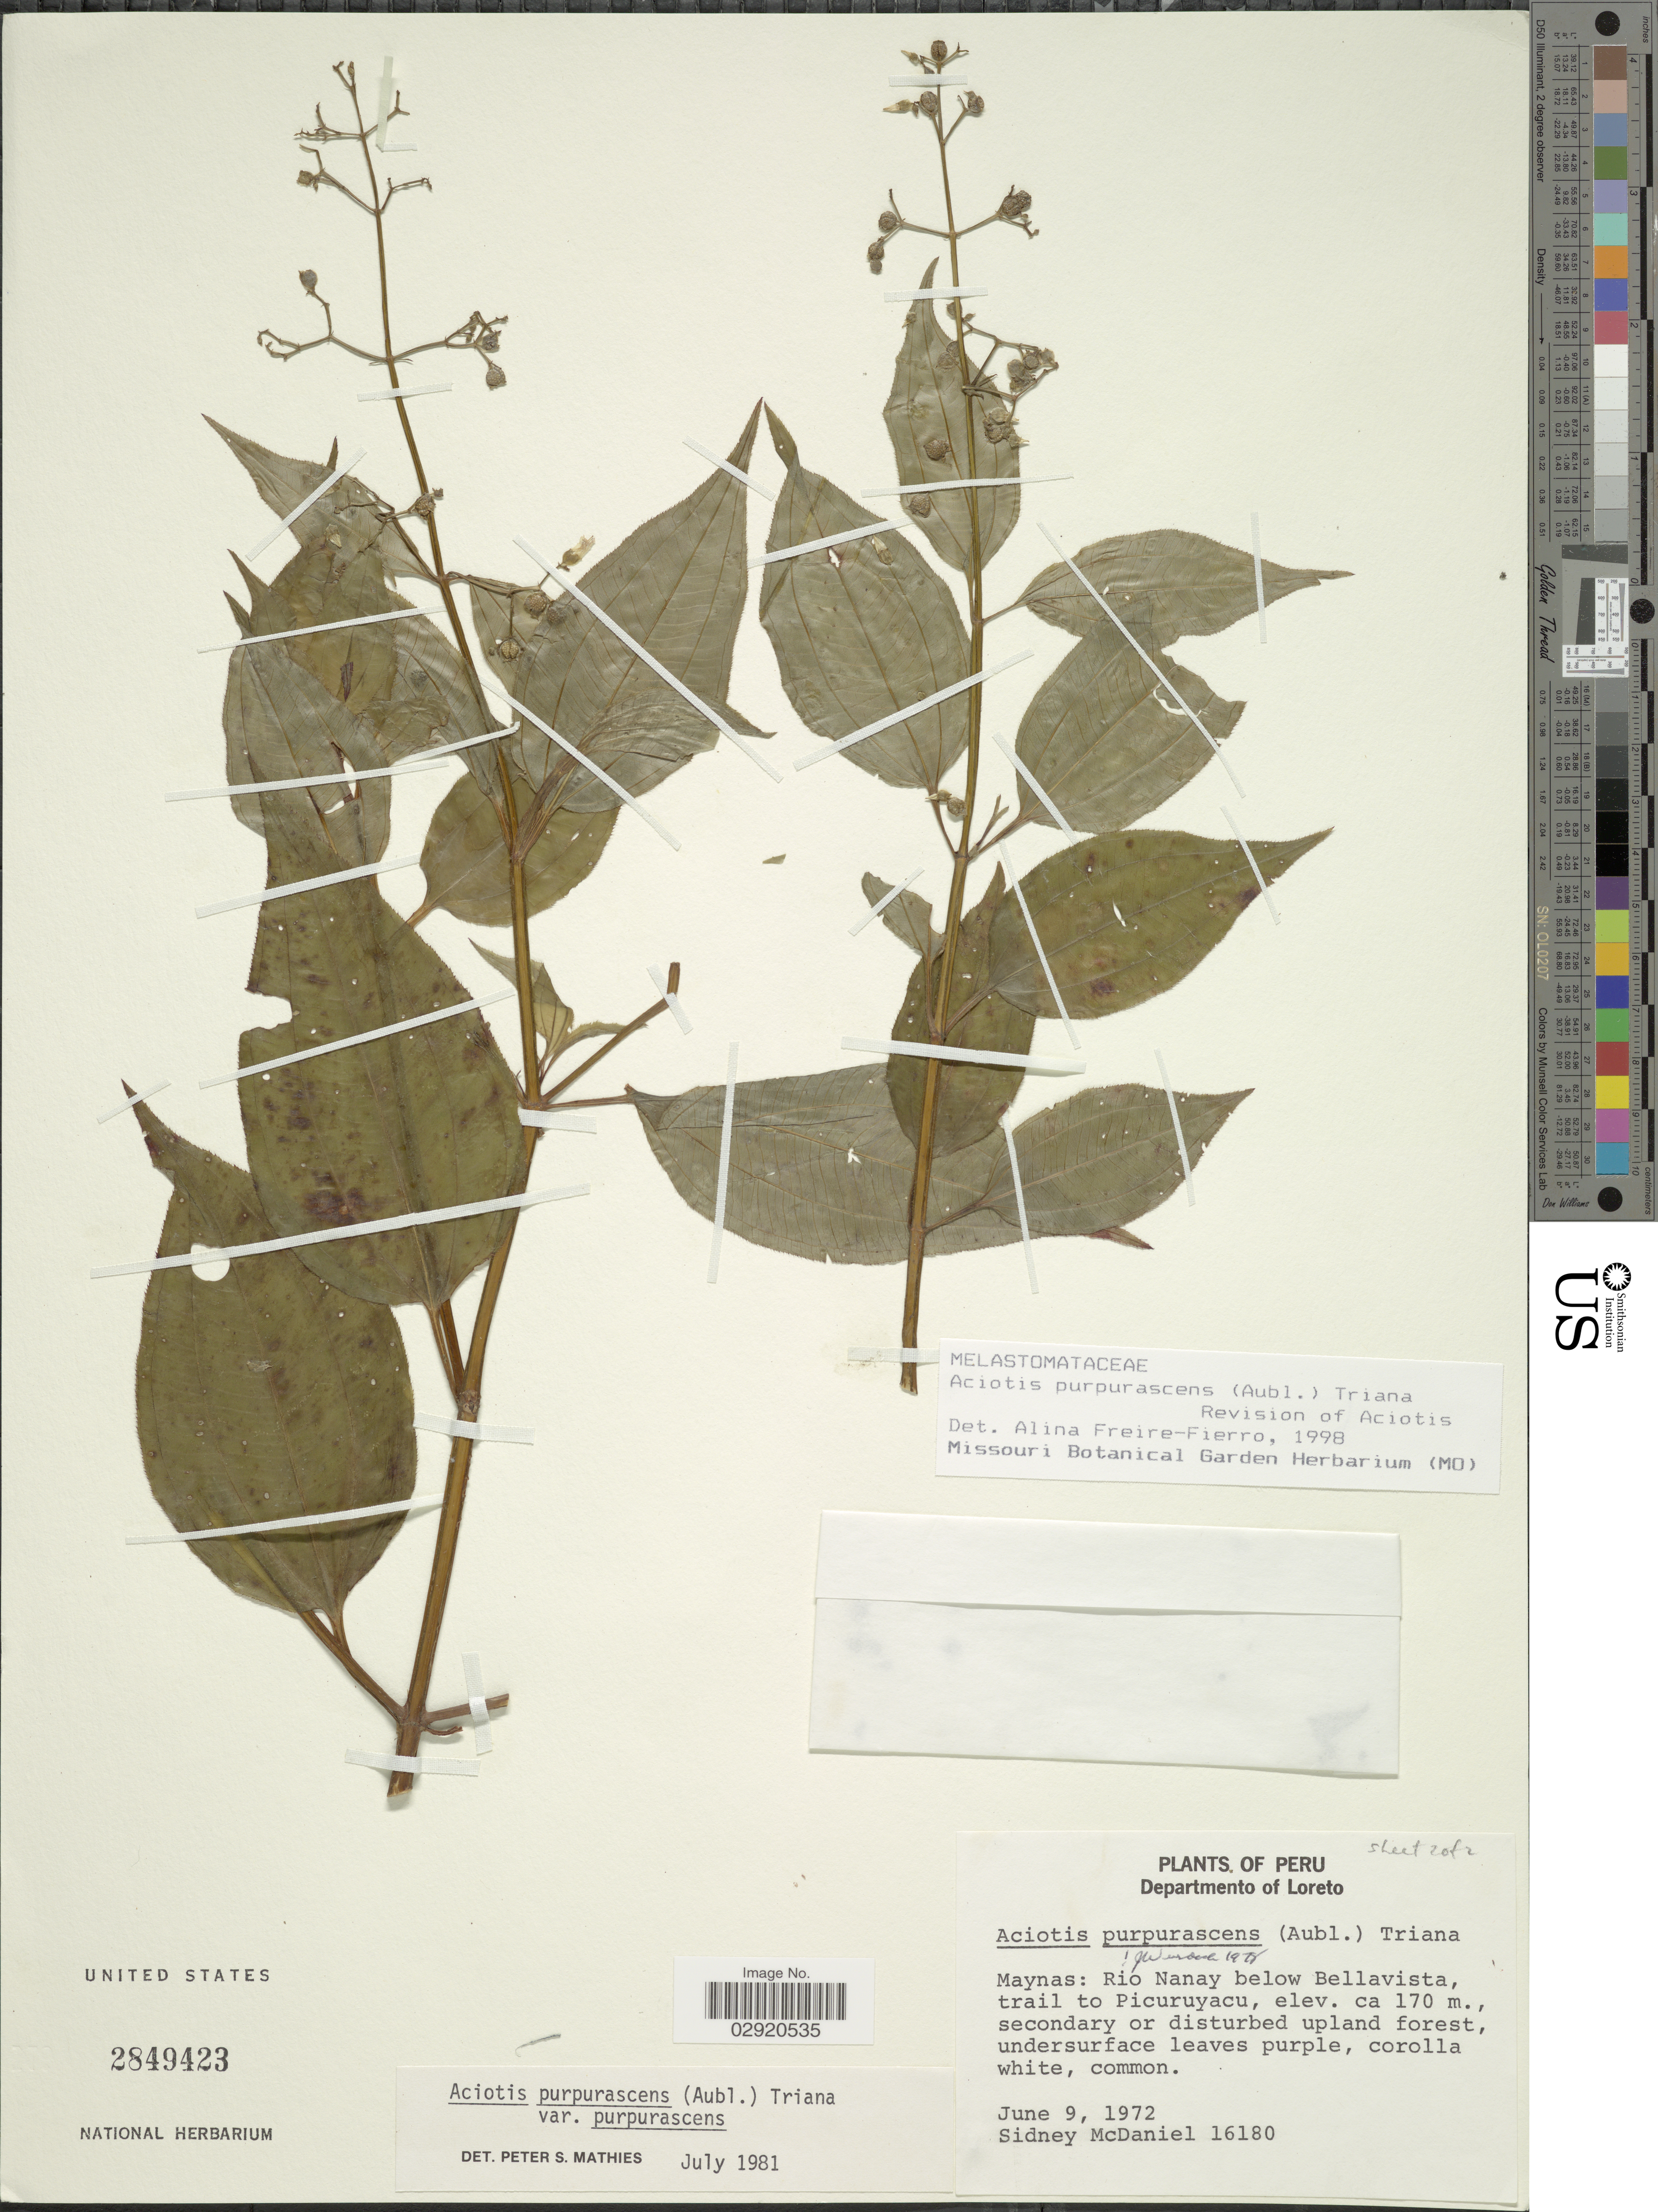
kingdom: Plantae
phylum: Tracheophyta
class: Magnoliopsida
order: Myrtales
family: Melastomataceae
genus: Aciotis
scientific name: Aciotis purpurascens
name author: (Aubl.) Triana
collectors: S. McDaniel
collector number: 16180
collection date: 1972-06-09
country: Peru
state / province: Loreto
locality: Departmento of Loreto. Maynas: Rio Nanay below Bellavista, trail to Picuruyacu.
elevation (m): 170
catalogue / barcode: US 2849423